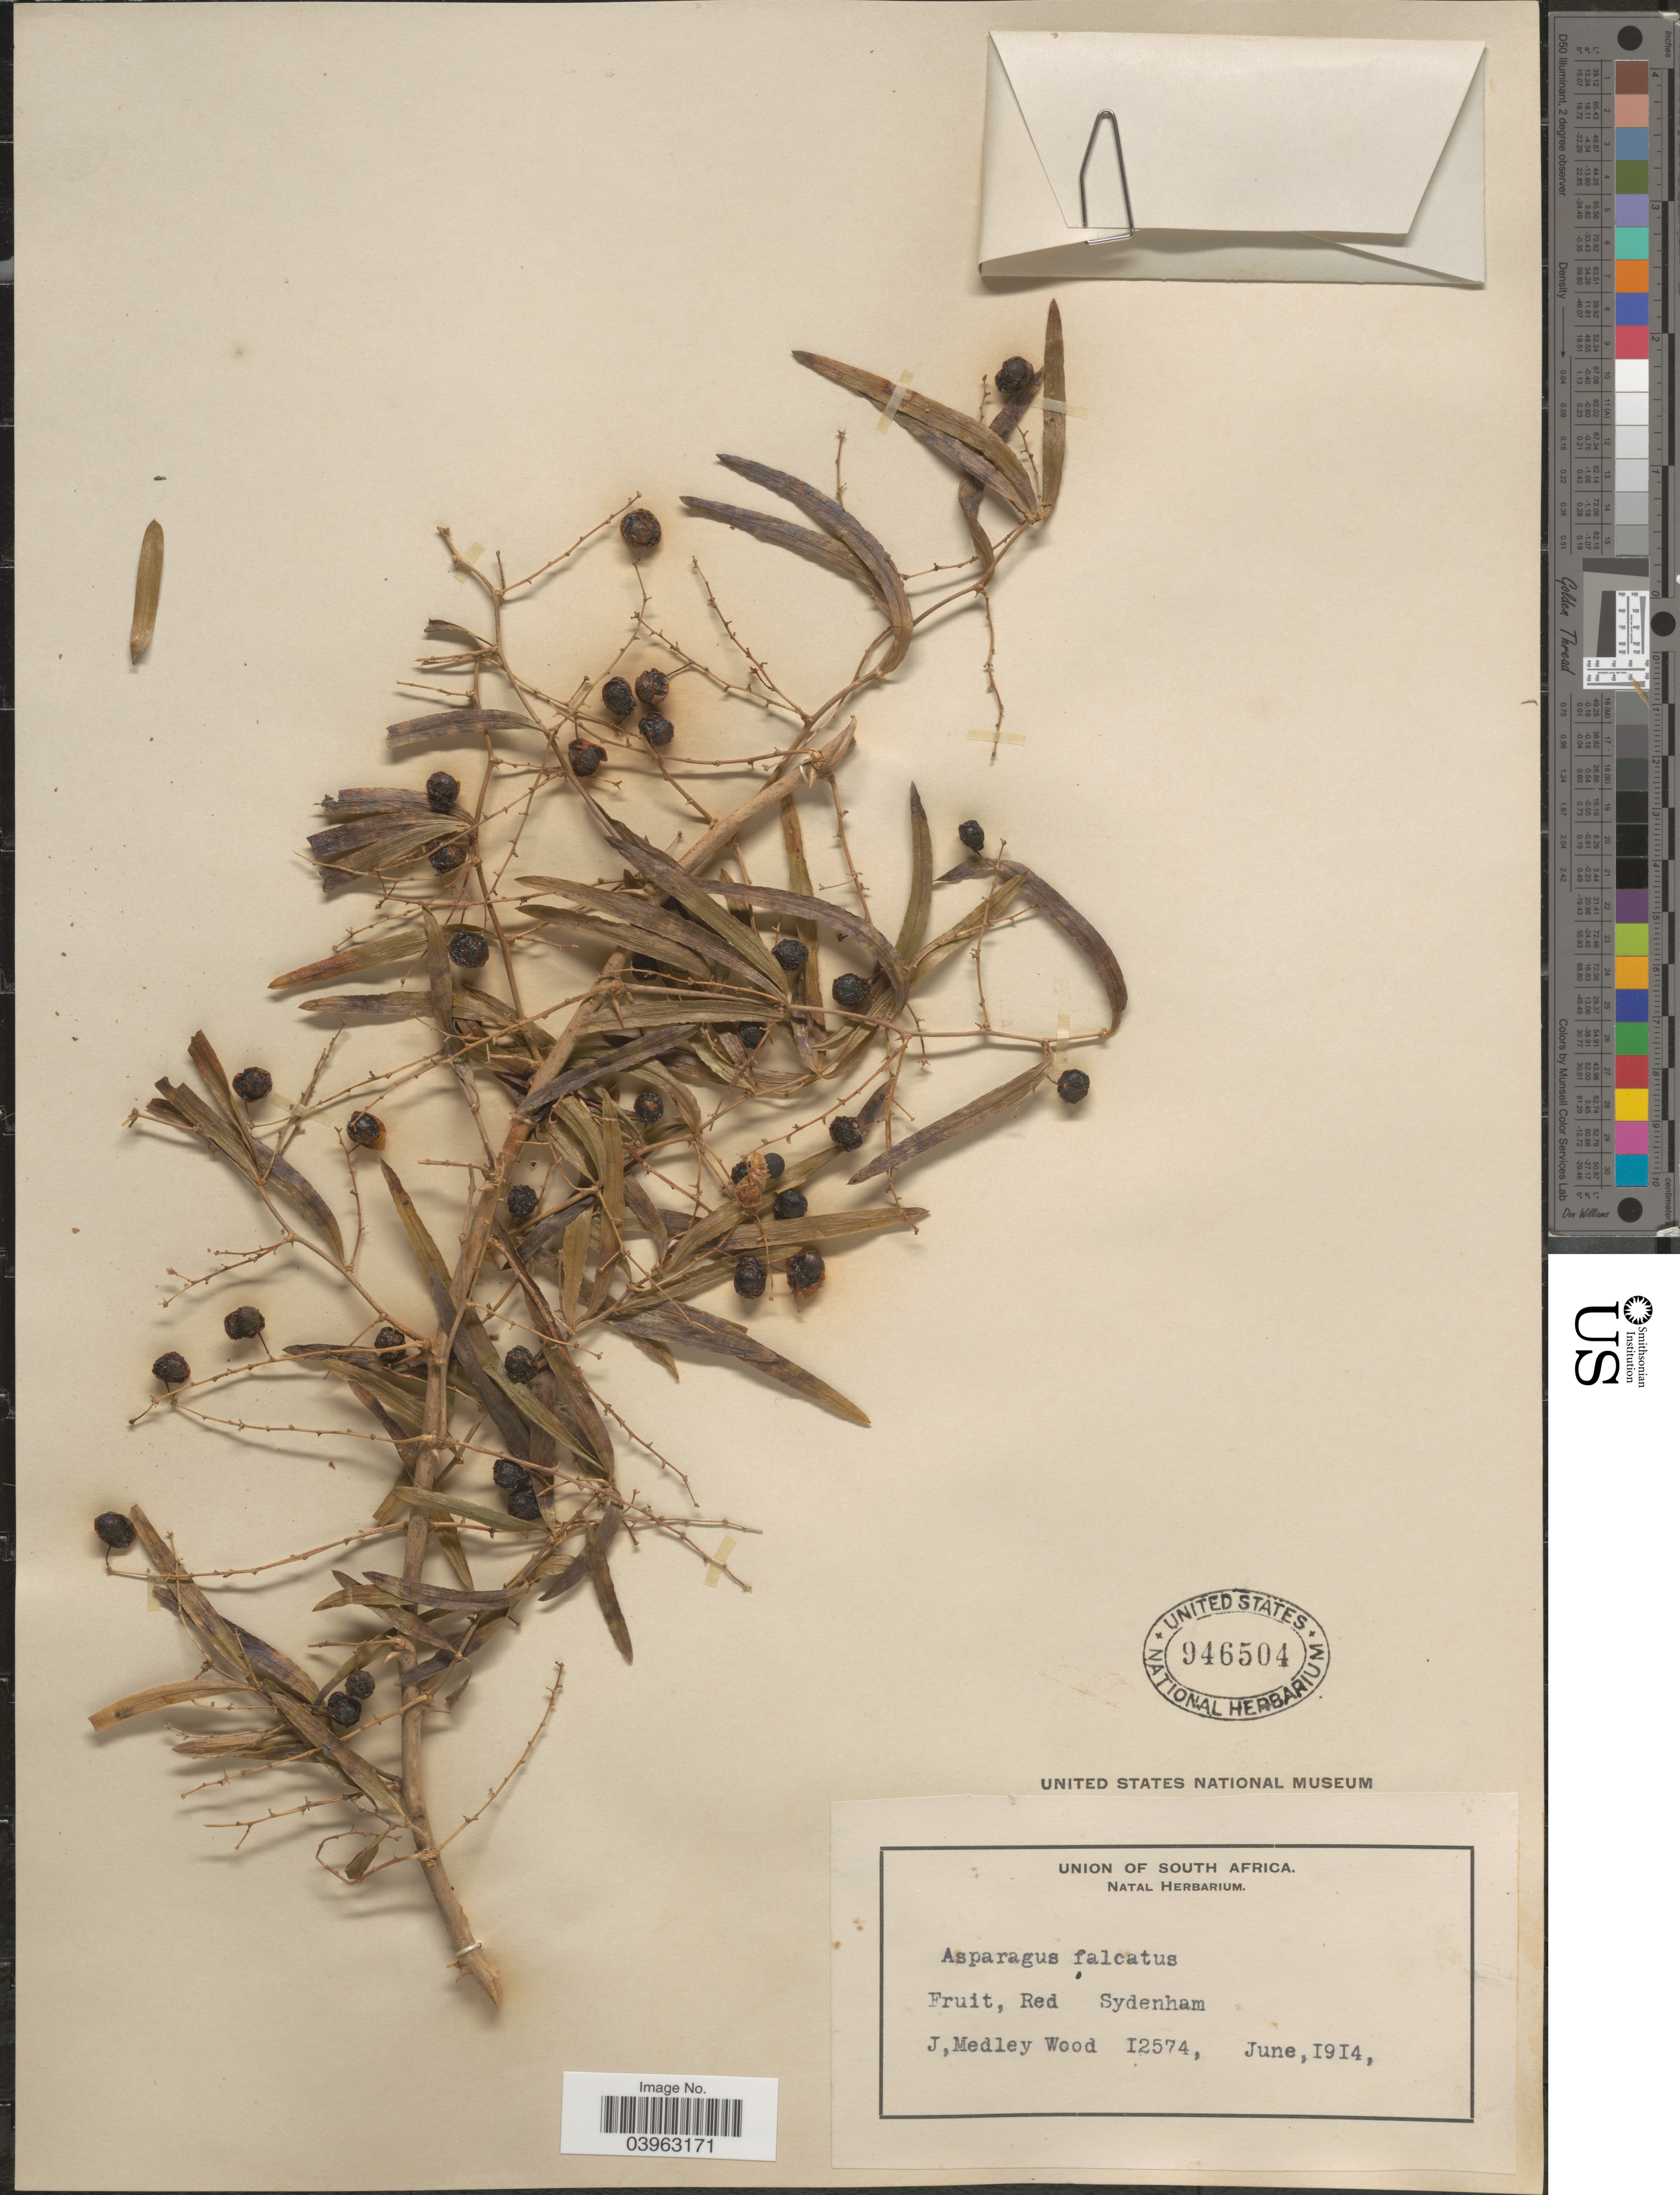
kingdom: Plantae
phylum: Tracheophyta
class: Liliopsida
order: Asparagales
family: Asparagaceae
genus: Asparagus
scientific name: Asparagus falcatus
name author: L.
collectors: J. Medley Wood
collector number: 12574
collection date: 1914-06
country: South Africa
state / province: KwaZulu-Natal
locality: Sydenham.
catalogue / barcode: US 946504